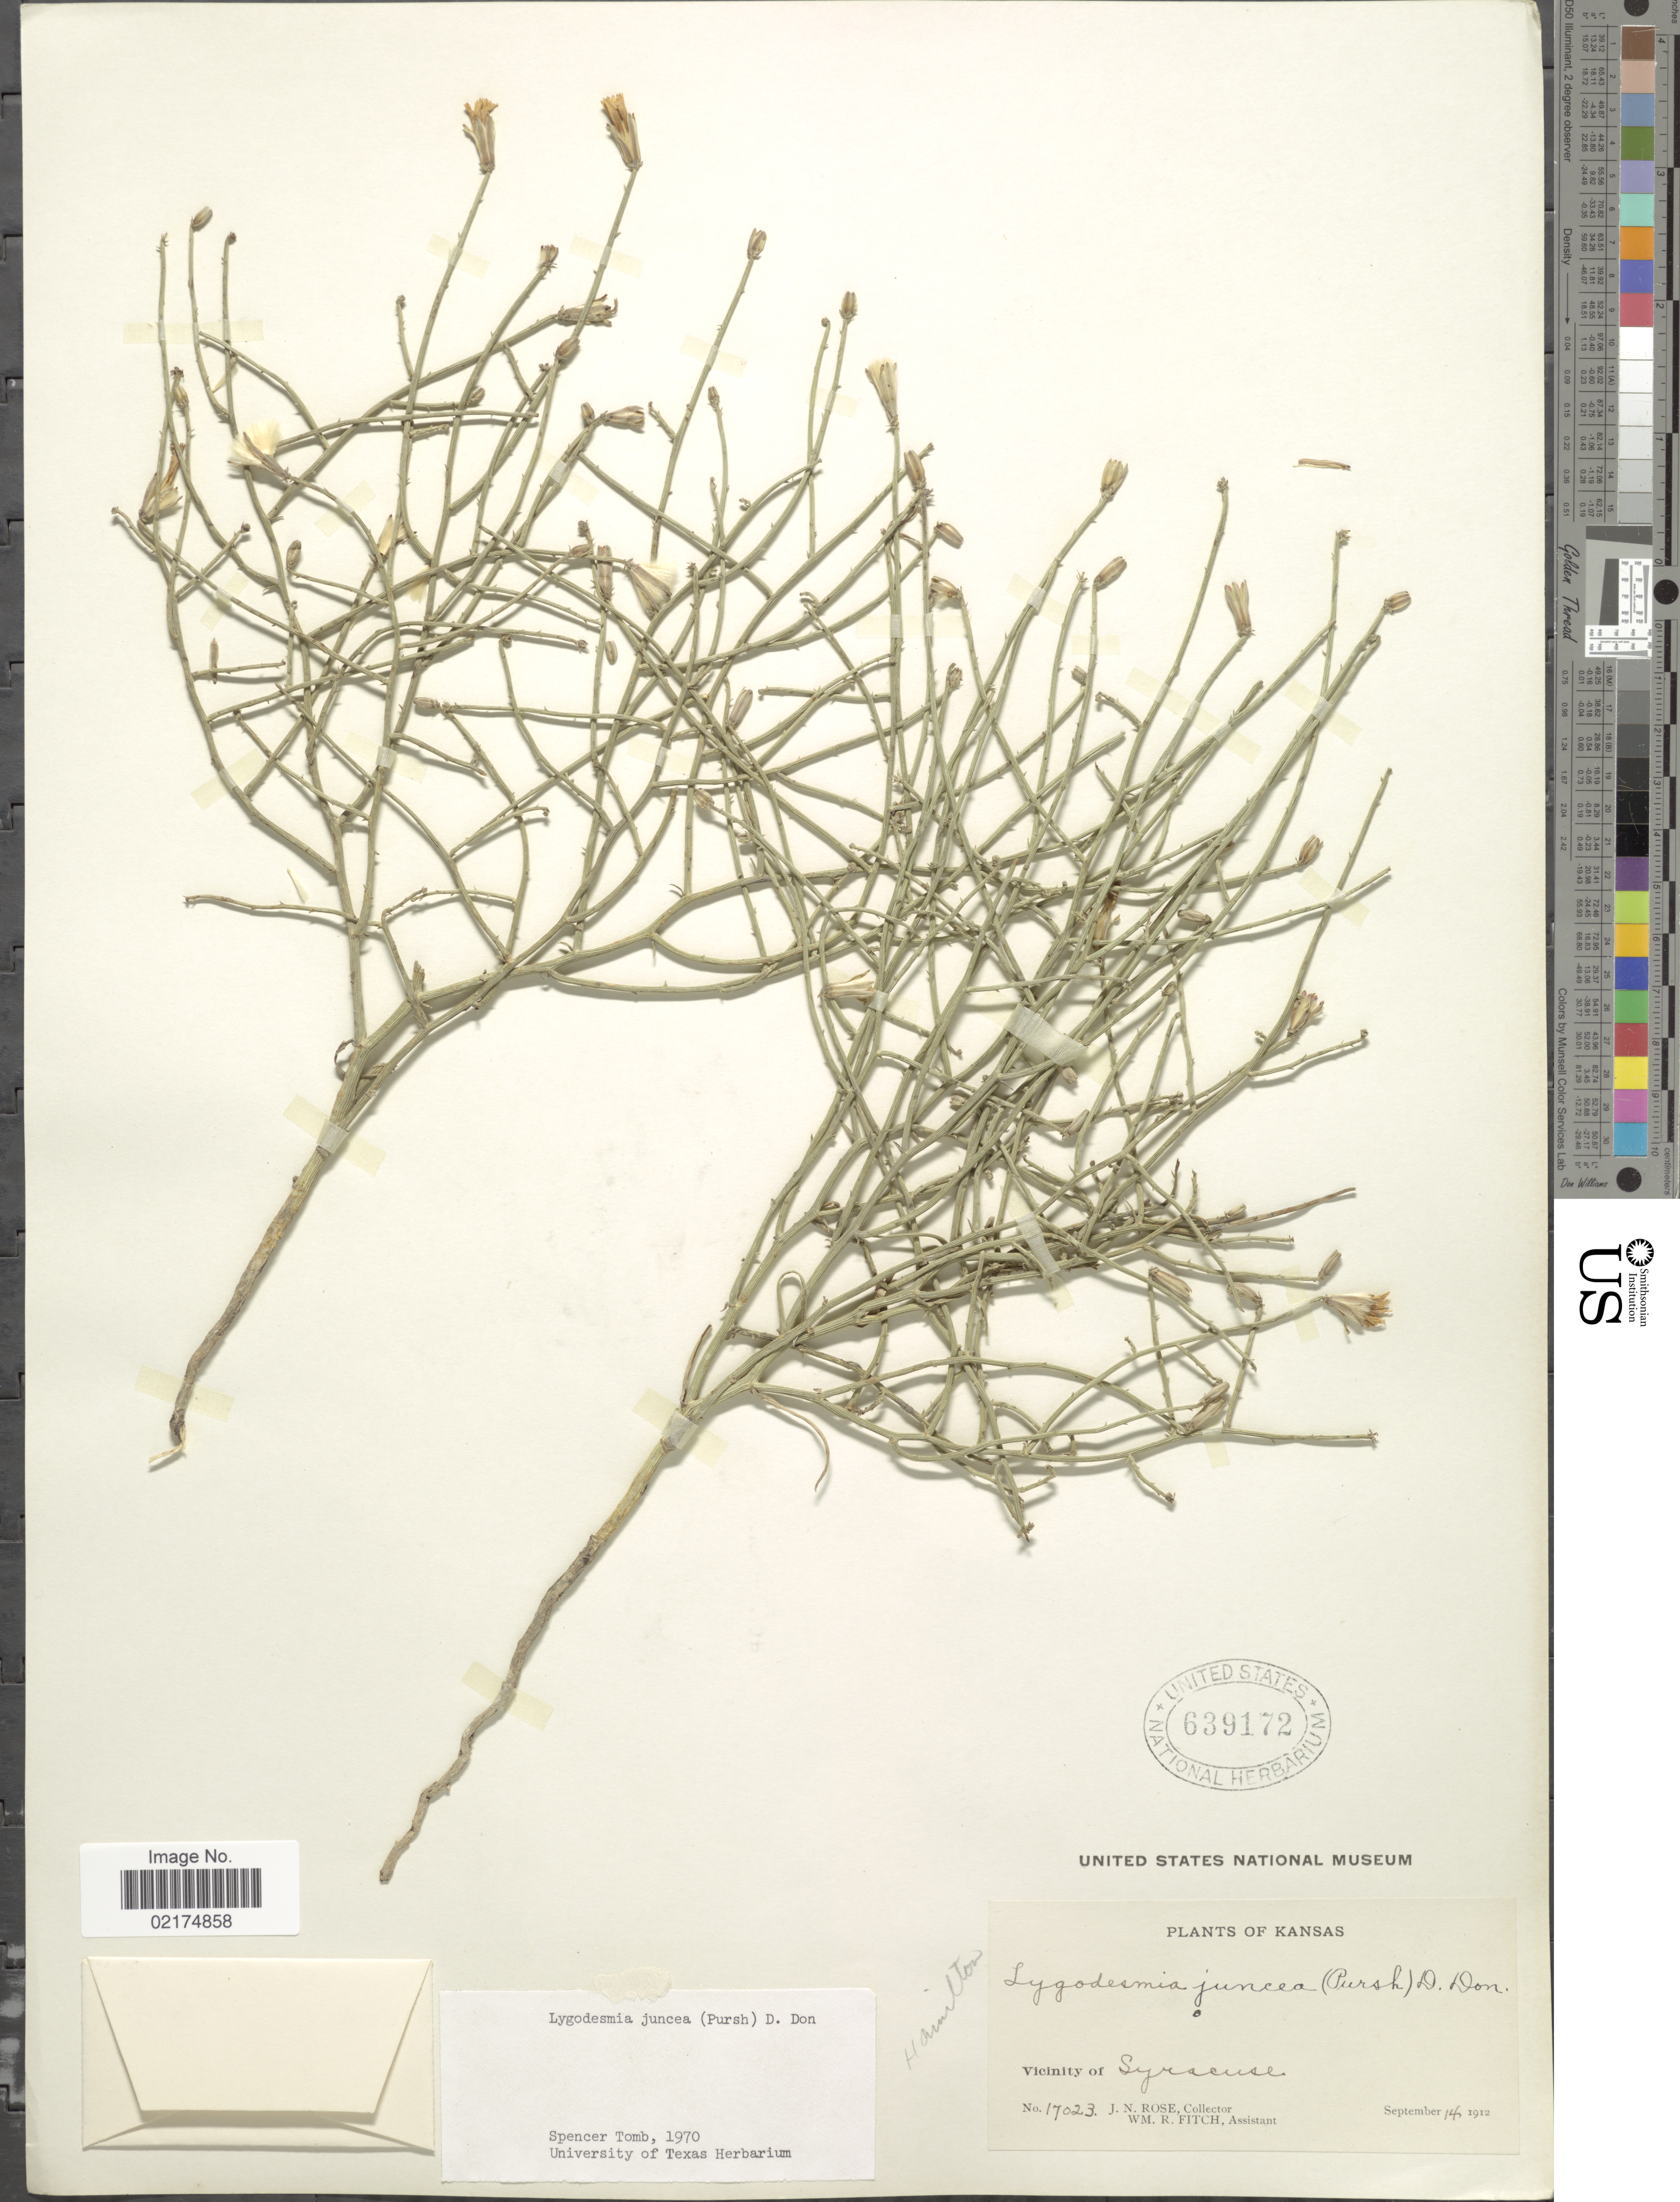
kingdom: Plantae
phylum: Tracheophyta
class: Magnoliopsida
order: Asterales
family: Asteraceae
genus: Lygodesmia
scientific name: Lygodesmia juncea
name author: D. Don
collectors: J. N. Rose & W. R. Fitch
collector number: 17023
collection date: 1912-09-14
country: United States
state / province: Kansas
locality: Vicinity of Syracuse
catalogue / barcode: US 639172